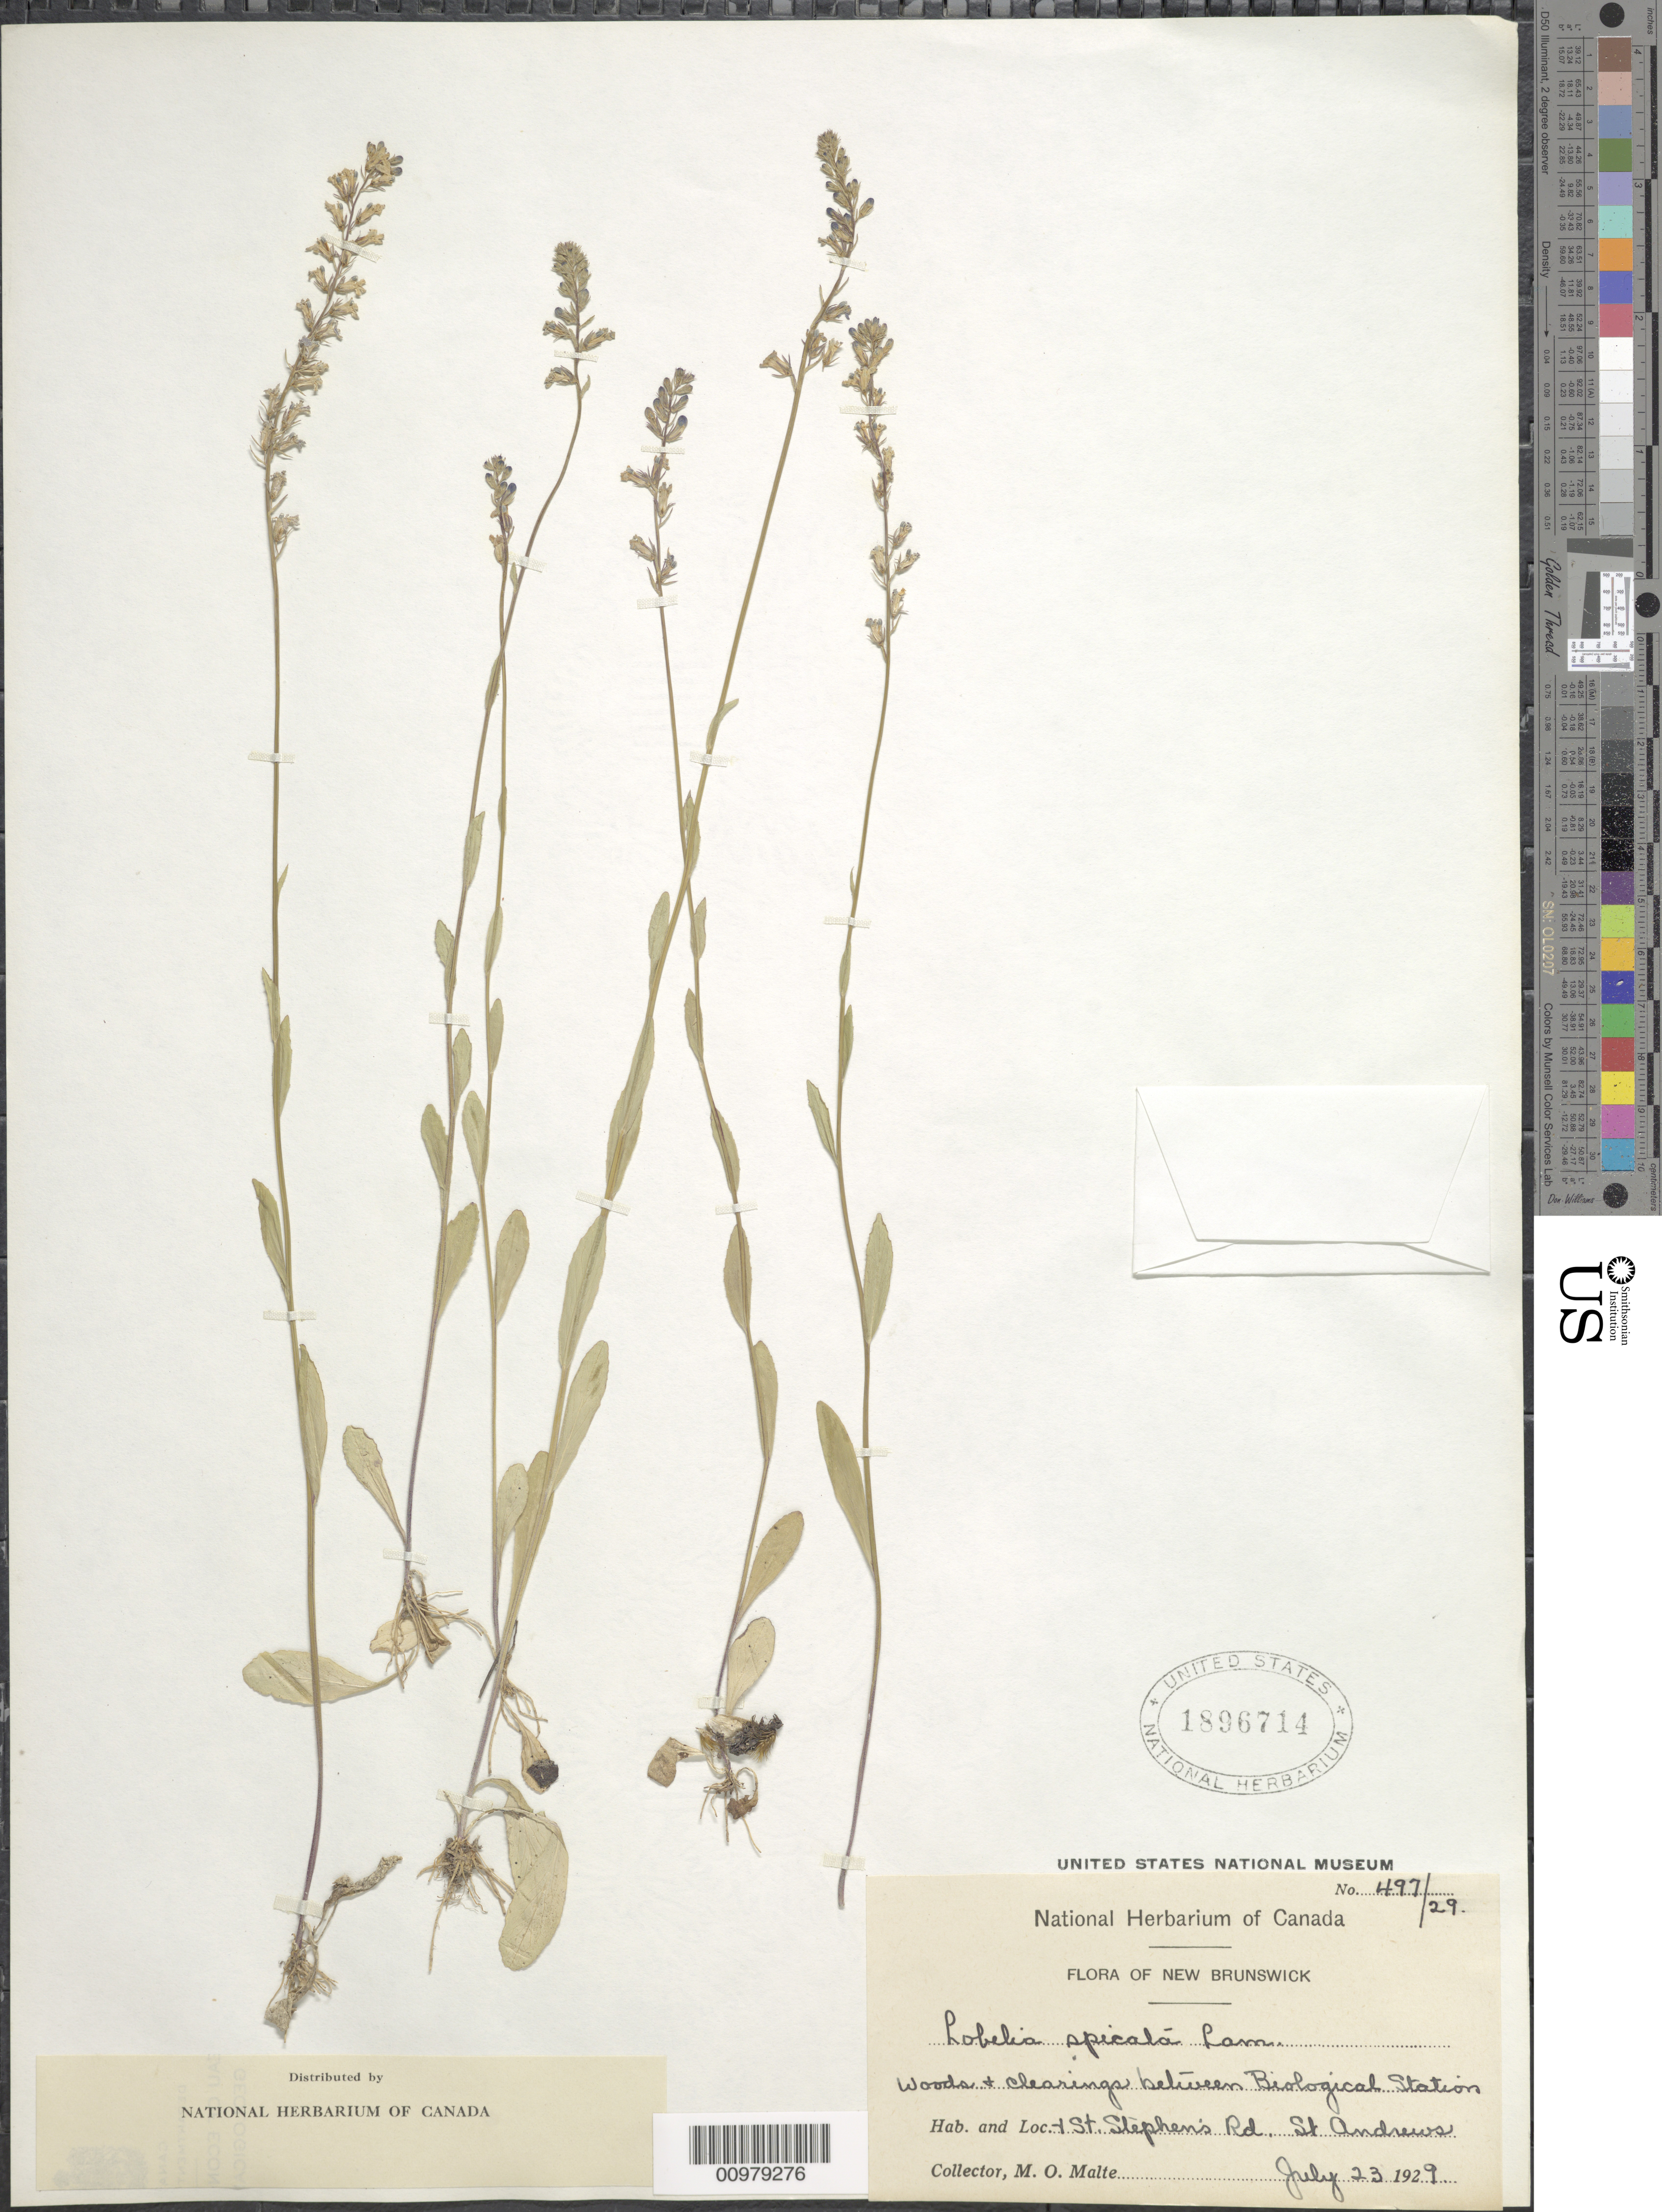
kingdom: Plantae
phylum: Tracheophyta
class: Magnoliopsida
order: Asterales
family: Campanulaceae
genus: Lobelia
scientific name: Lobelia spicata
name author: Lam.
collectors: M. Malte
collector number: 497/29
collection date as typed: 23 Jul 1929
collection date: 1929-07-23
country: Canada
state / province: New Brunswick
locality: Biological Station & St. Stephens Road, St. Andrews.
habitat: woods and clearing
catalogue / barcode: US 1896714